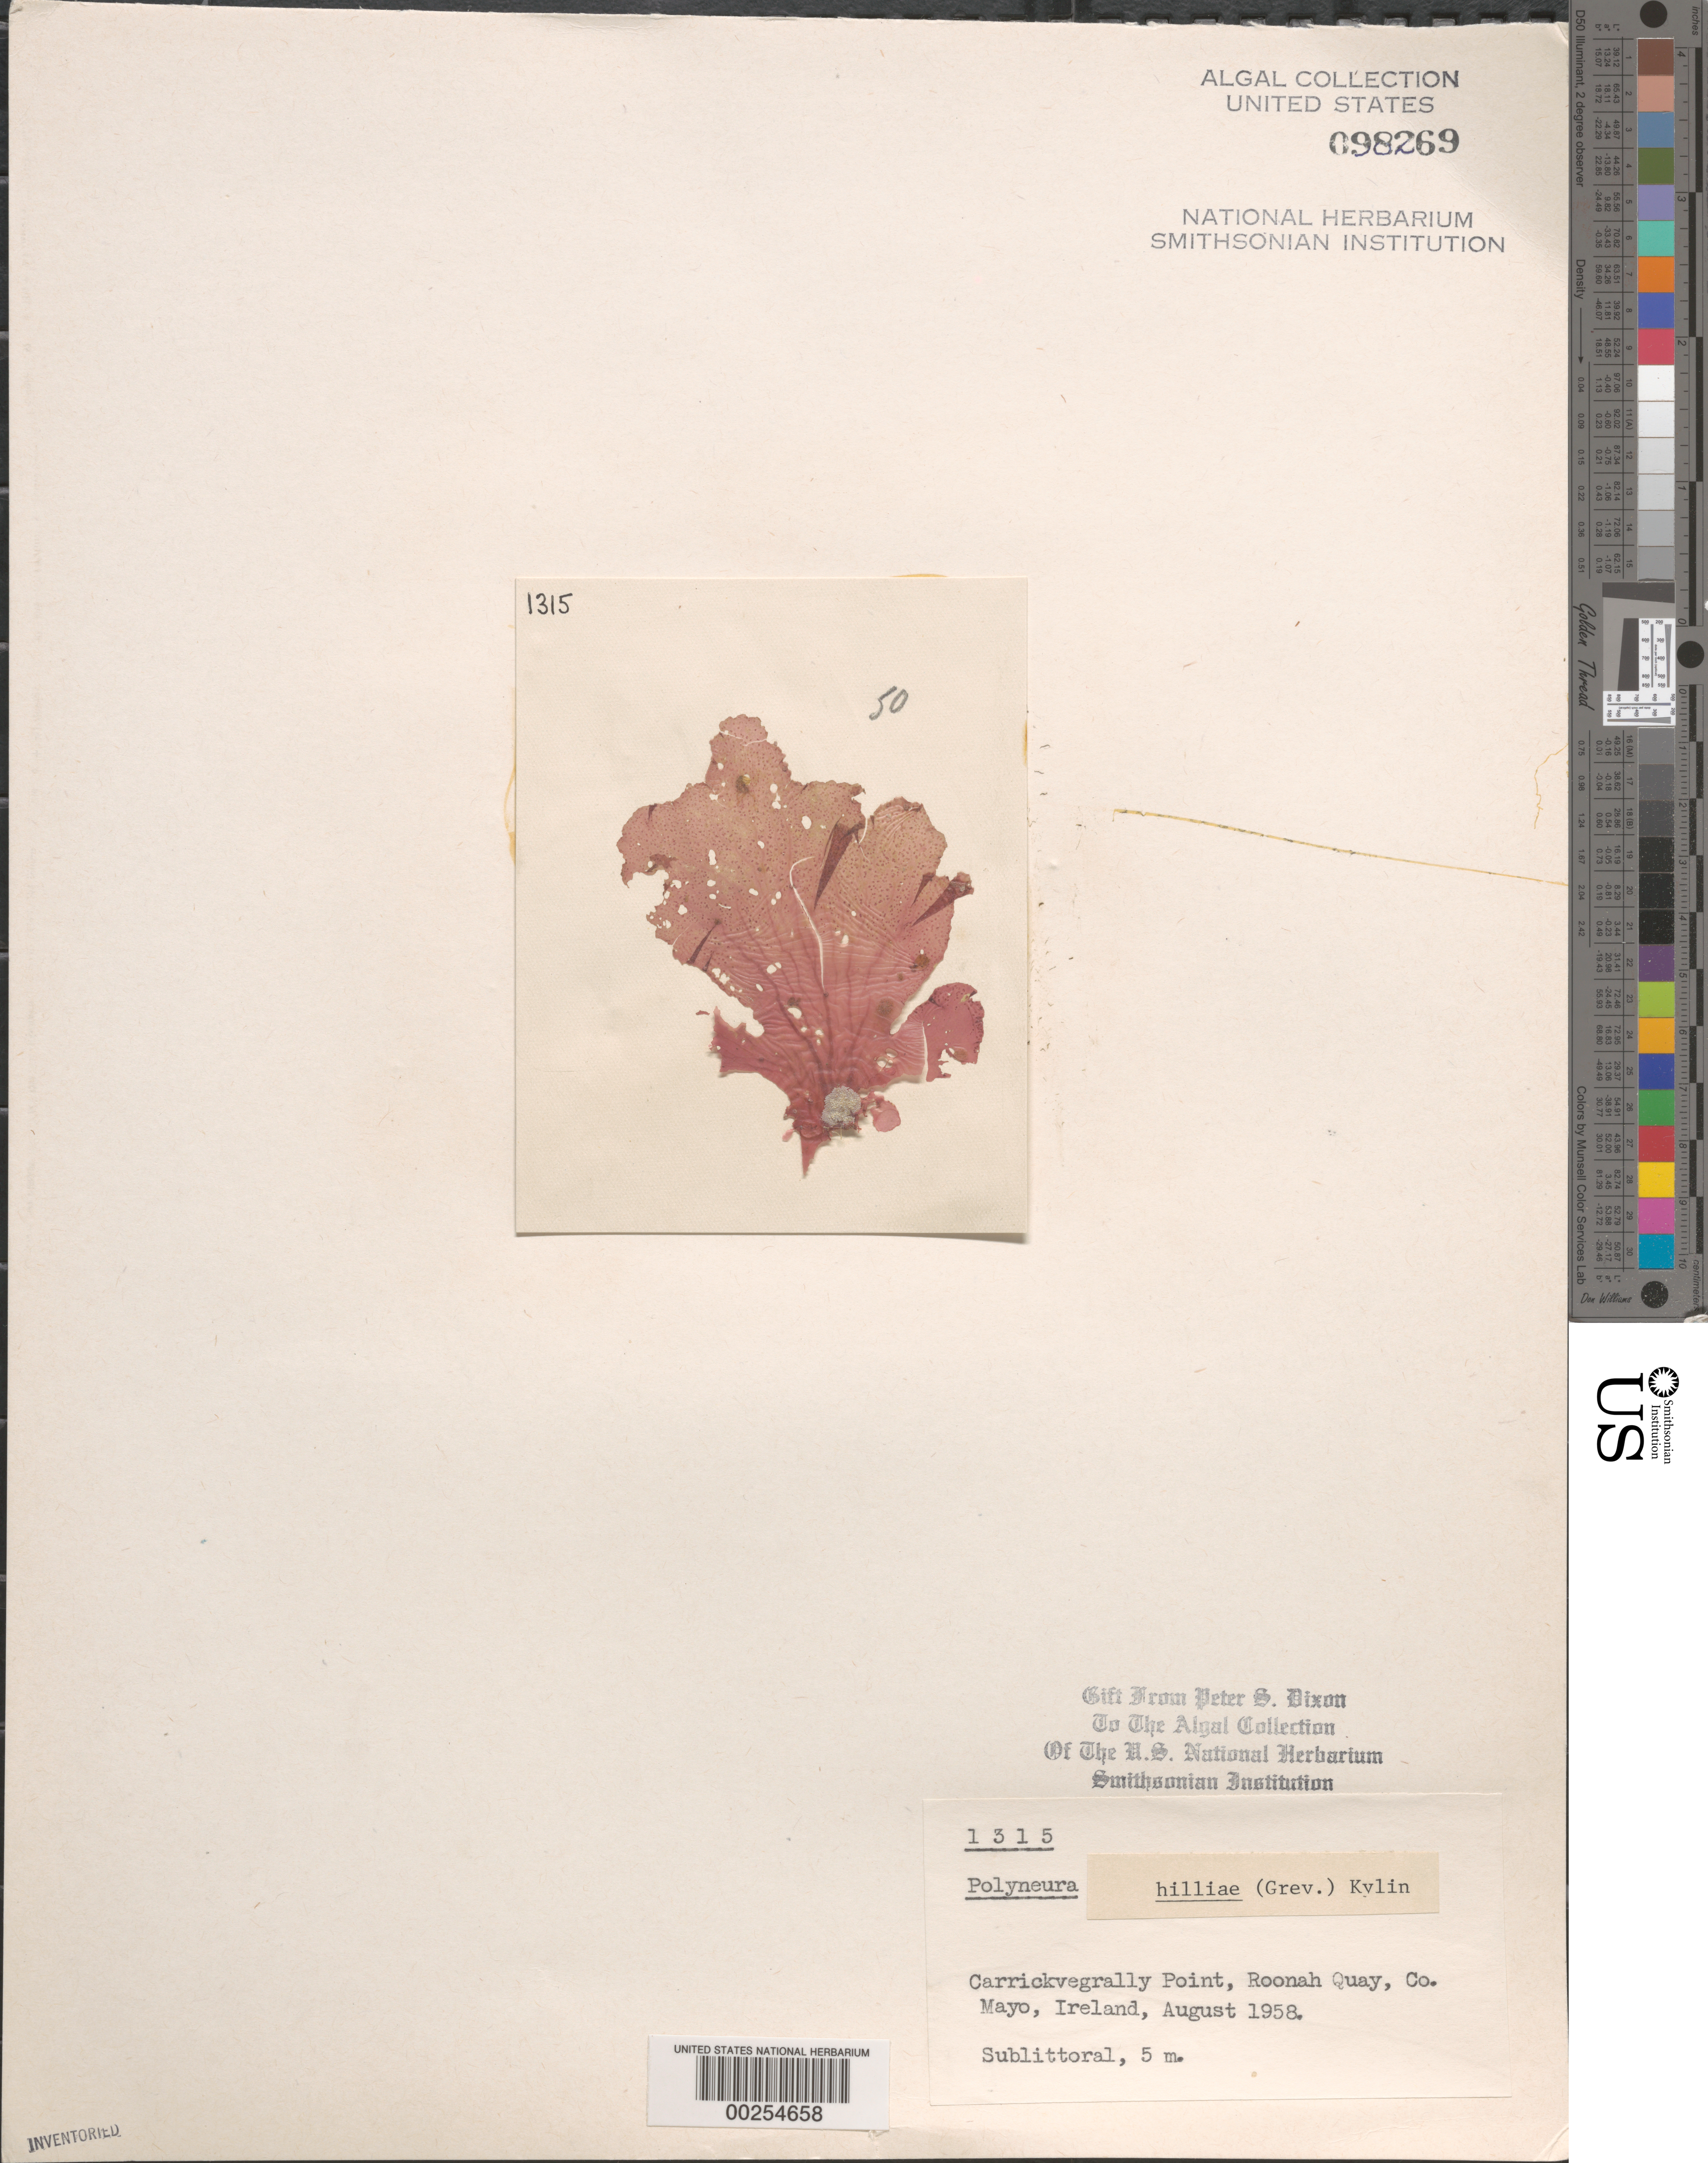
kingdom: Plantae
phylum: Rhodophyta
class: Florideophyceae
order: Ceramiales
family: Delesseriaceae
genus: Polyneura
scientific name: Polyneura bonnemaisonii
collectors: P. S. Dixon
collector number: PSD 1315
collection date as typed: Aug 1958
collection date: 1958-08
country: Ireland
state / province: Connaught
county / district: Mayo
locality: Carrickvegrally Point, Roonah Quay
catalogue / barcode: US 98269